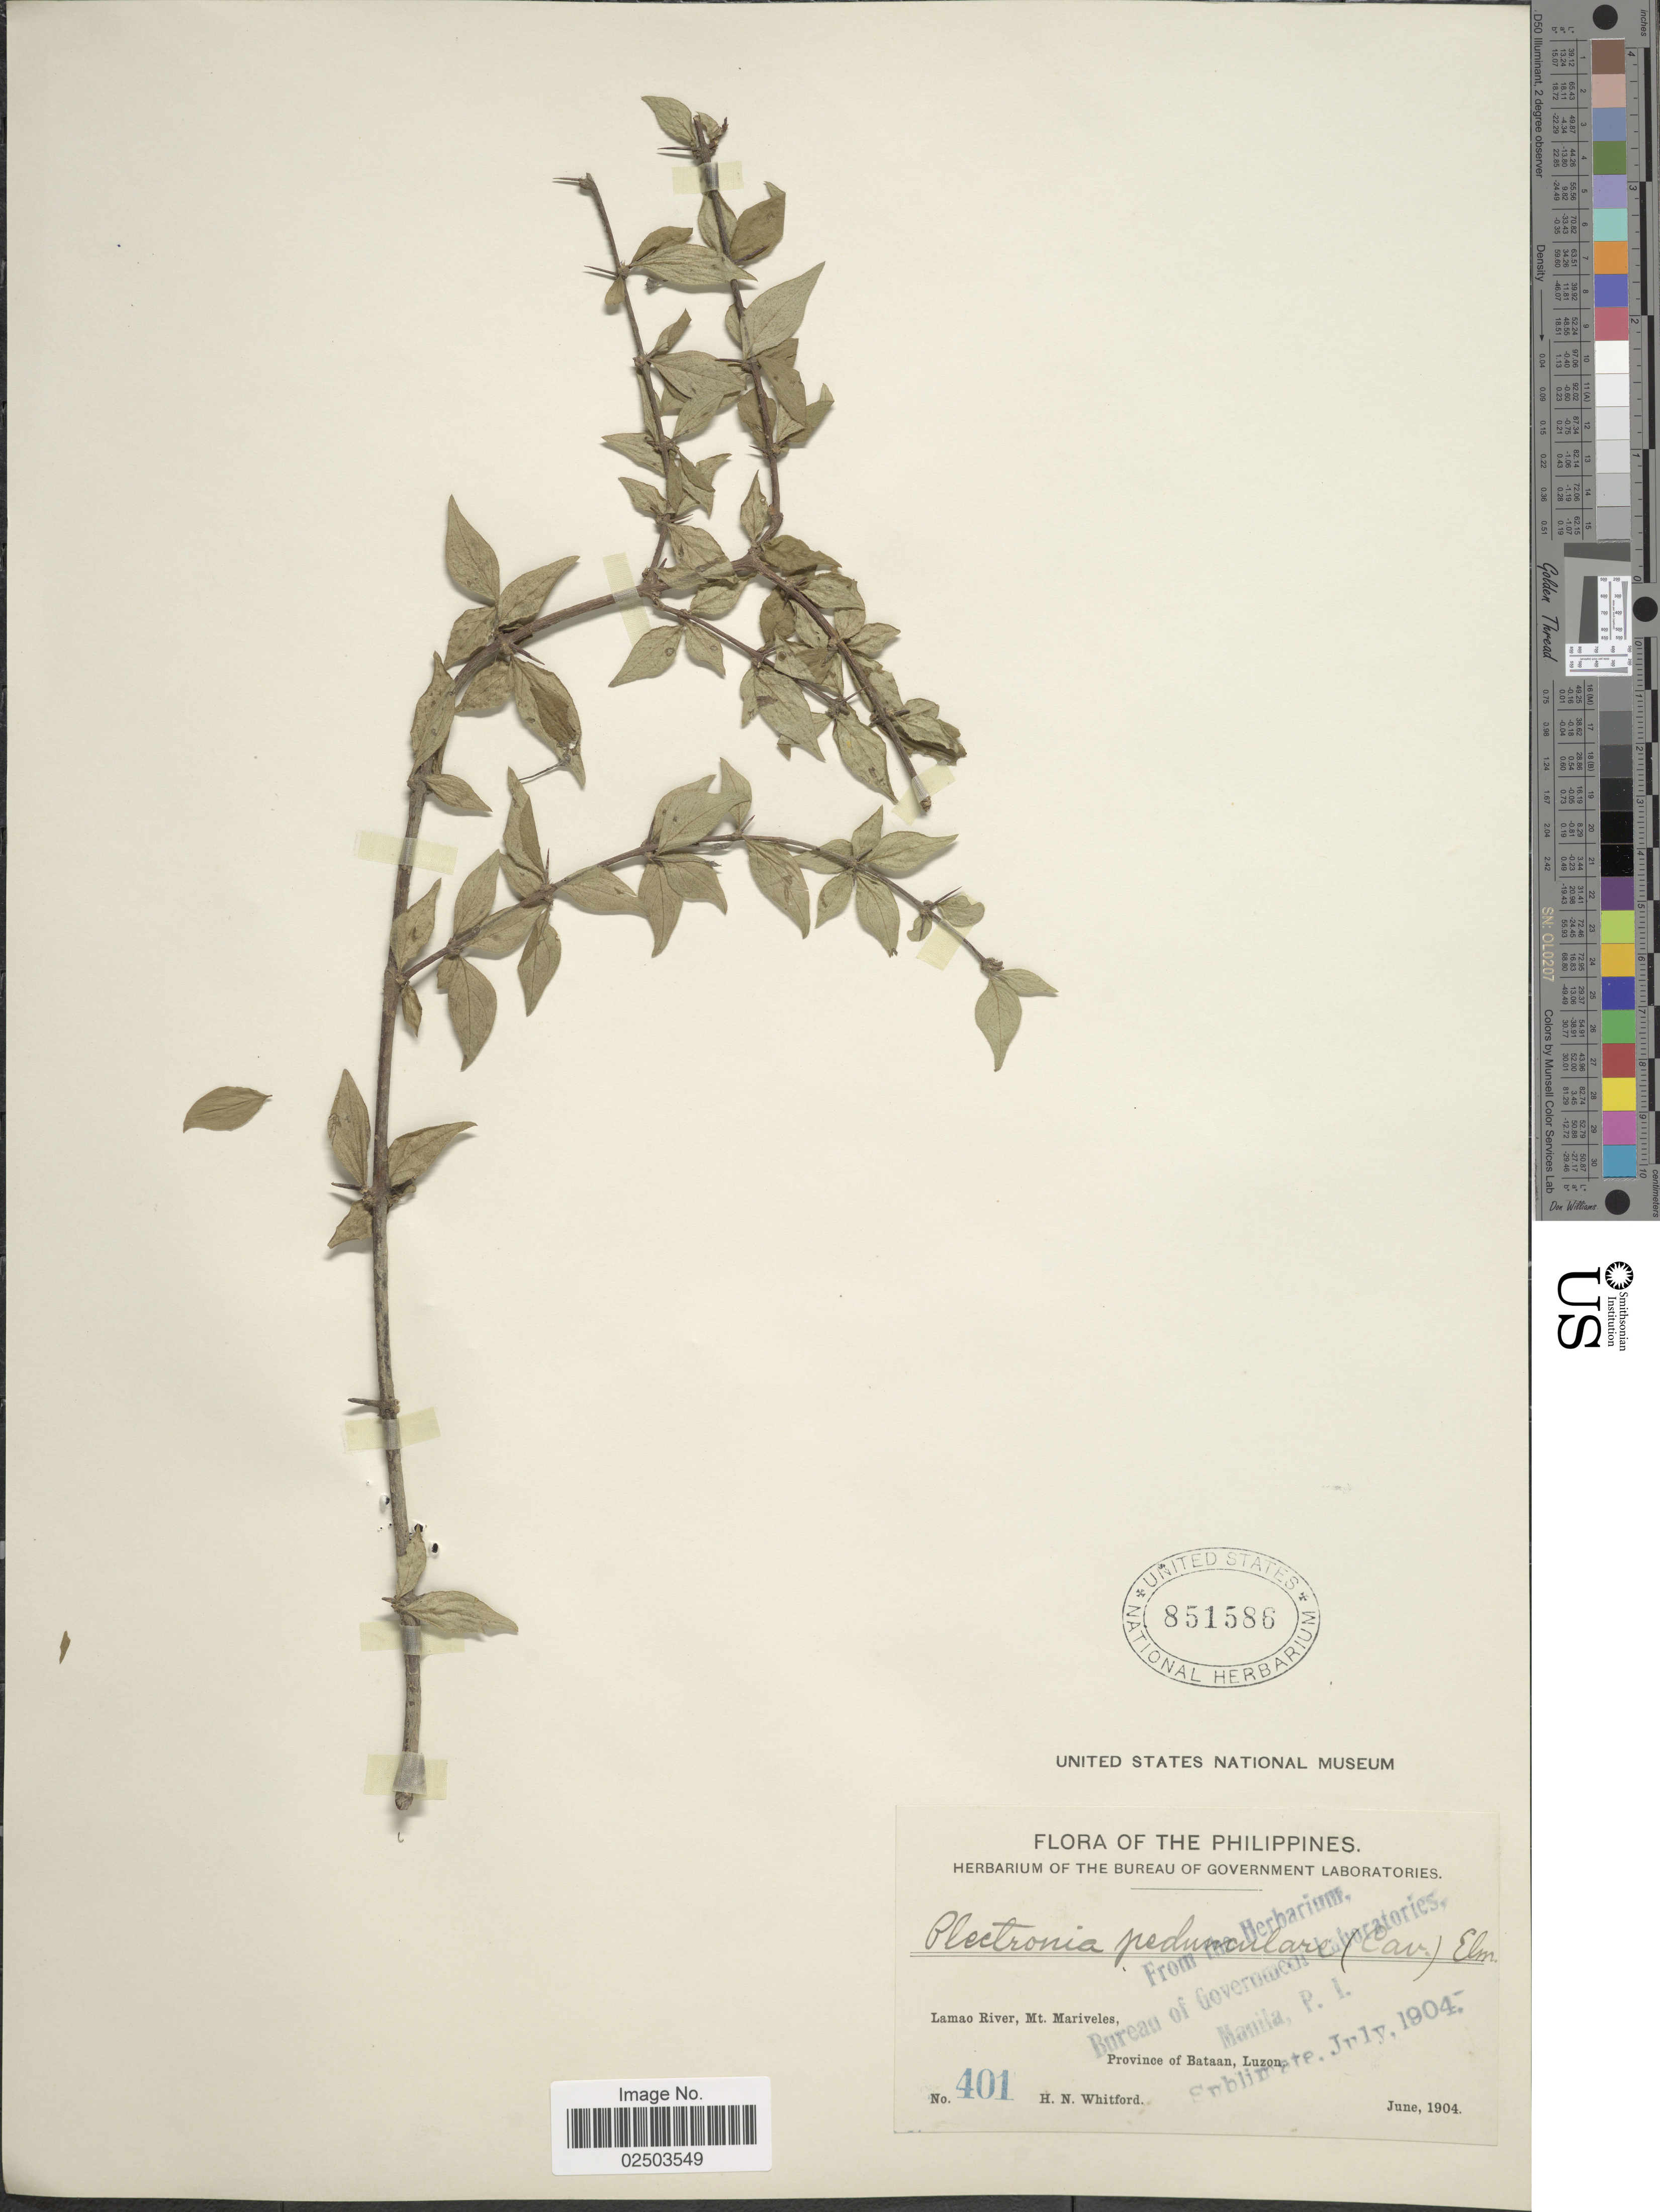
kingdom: Plantae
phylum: Tracheophyta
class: Magnoliopsida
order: Gentianales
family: Rubiaceae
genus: Canthium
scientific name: Canthium pedunculare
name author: Cav.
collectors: H. N. Whitford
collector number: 401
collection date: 1904-06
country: Philippines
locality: Lamao River, Mt. Marivles, Province of Bataan, Luzon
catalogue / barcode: US 851586